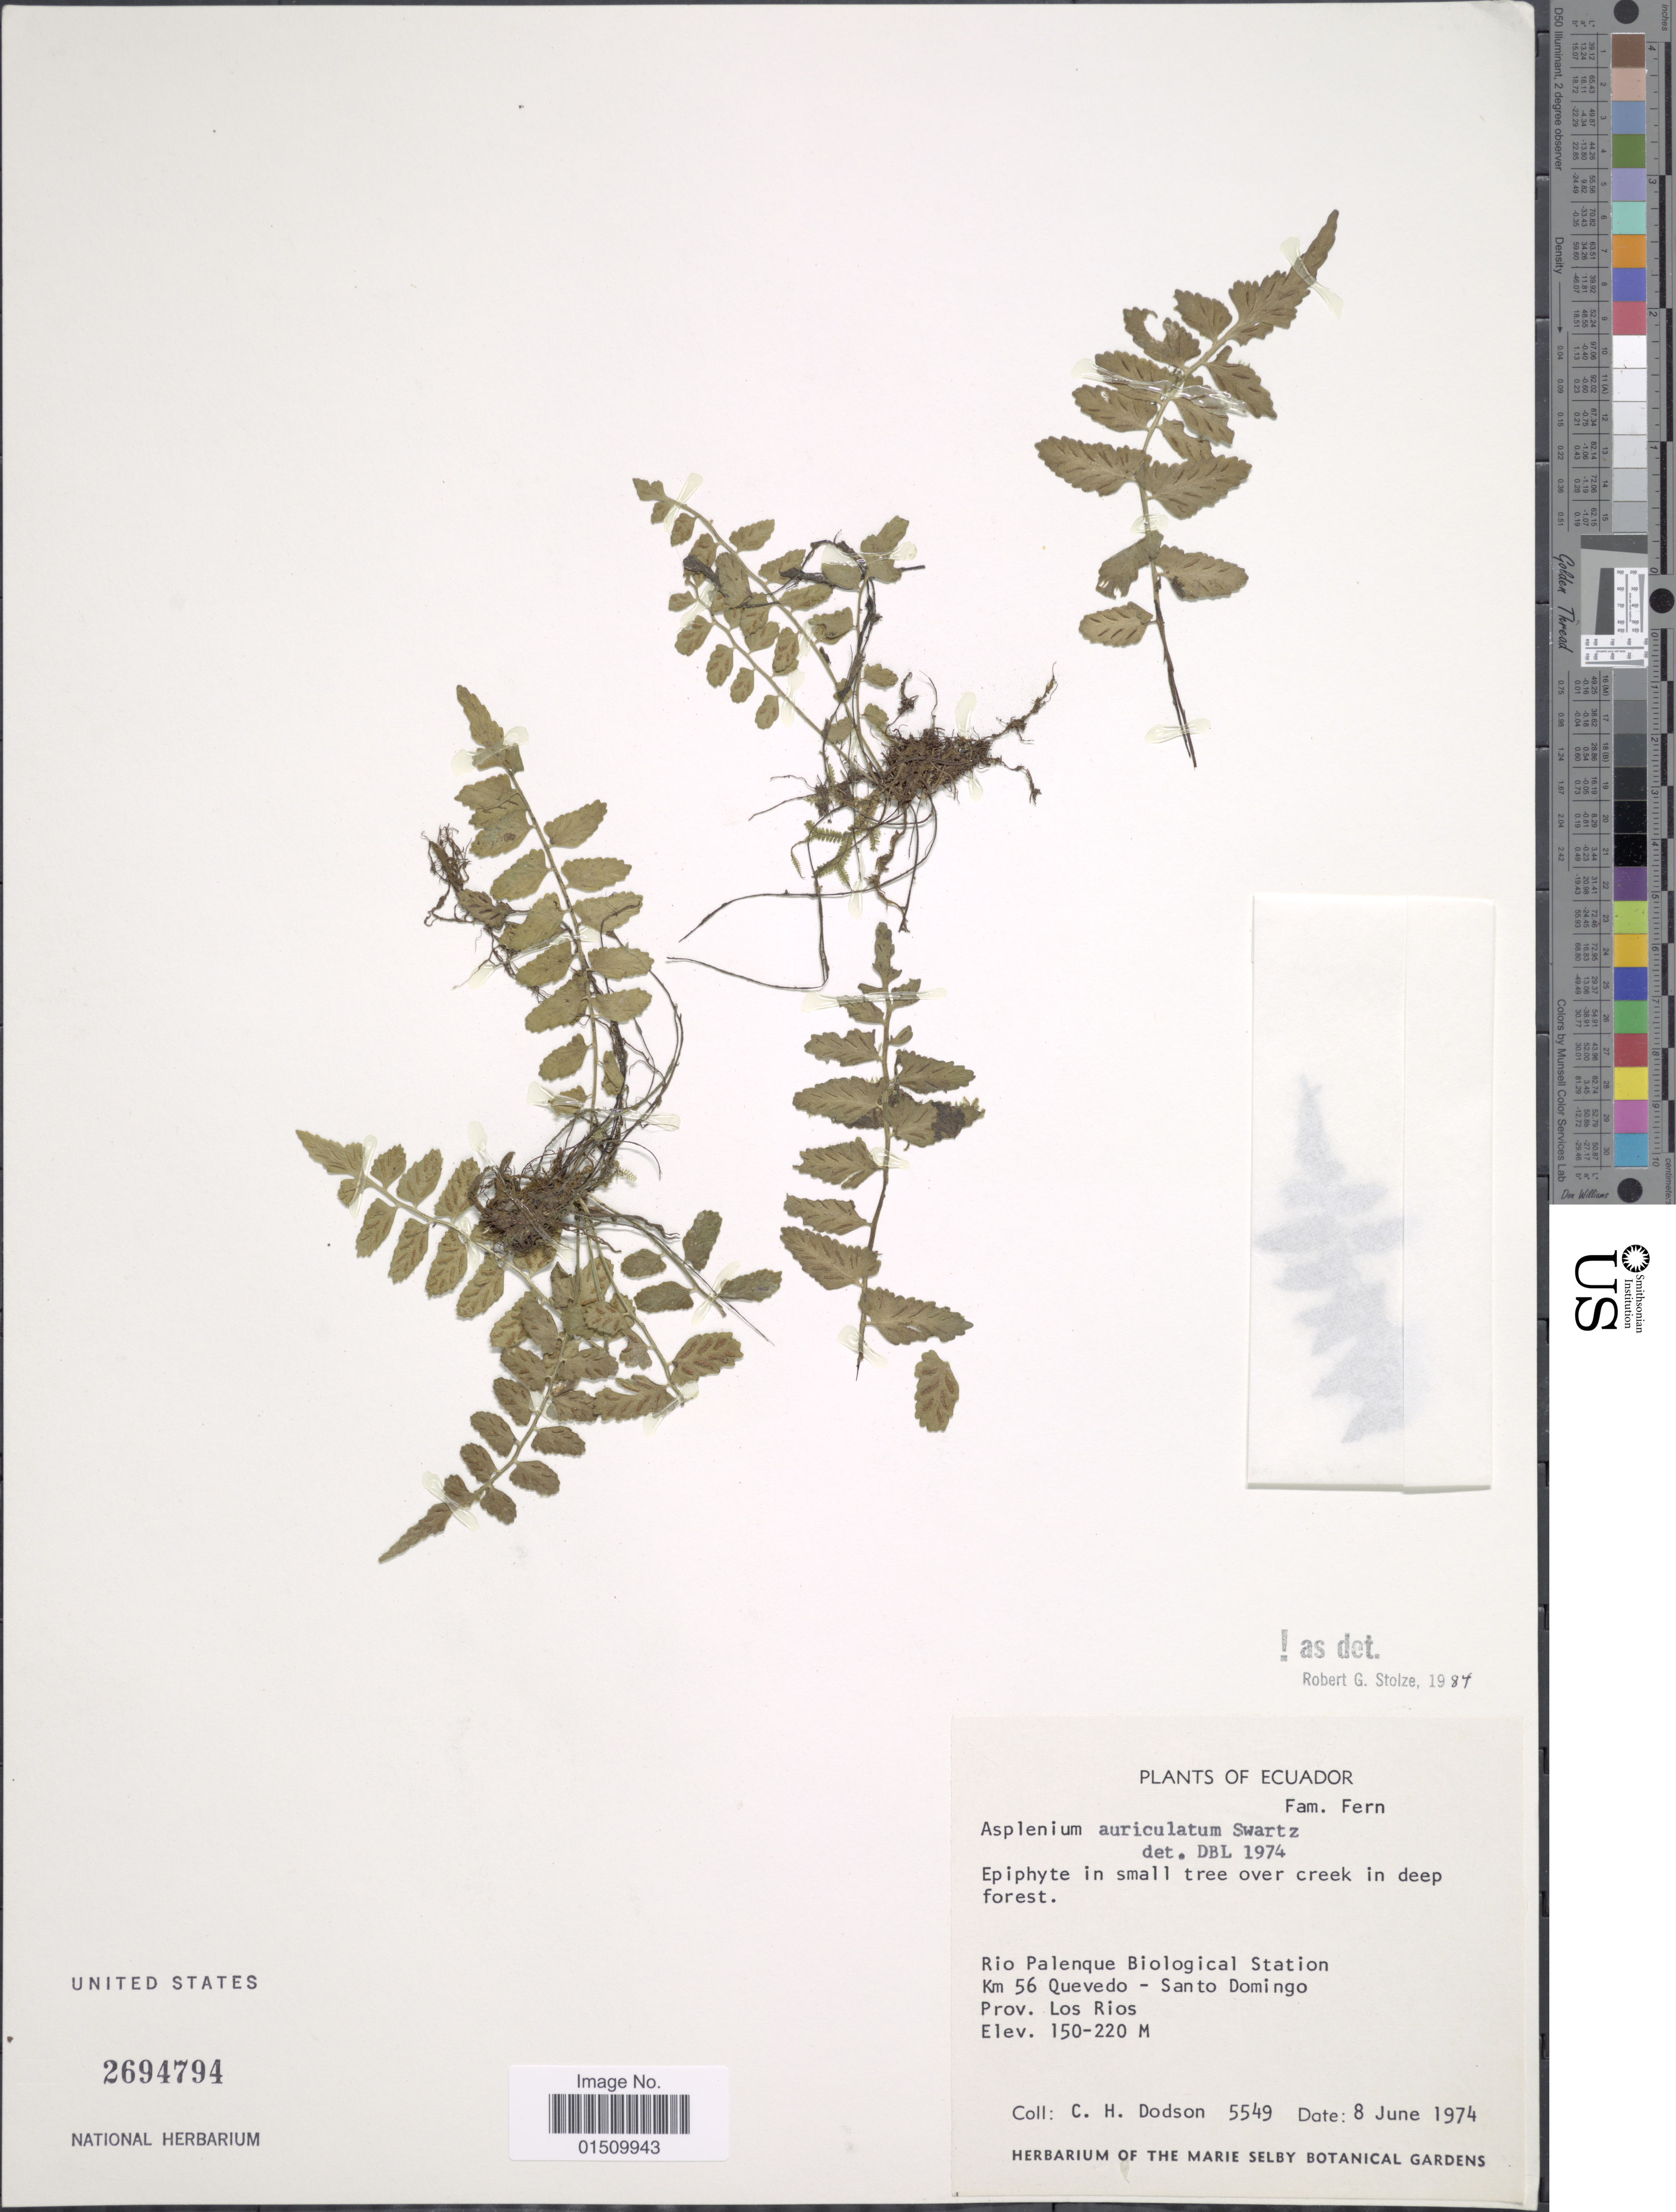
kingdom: Plantae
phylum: Tracheophyta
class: Polypodiopsida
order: Polypodiales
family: Aspleniaceae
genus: Asplenium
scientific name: Asplenium auriculatum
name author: Sw.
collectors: C. H. Dodson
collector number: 5549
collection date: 1974-06-08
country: Ecuador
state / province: Los Ríos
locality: Ecuador, Rio Palenque Biological Station, Km 56 Quevedo-Santo Domingo.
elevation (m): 150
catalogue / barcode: US 2694794